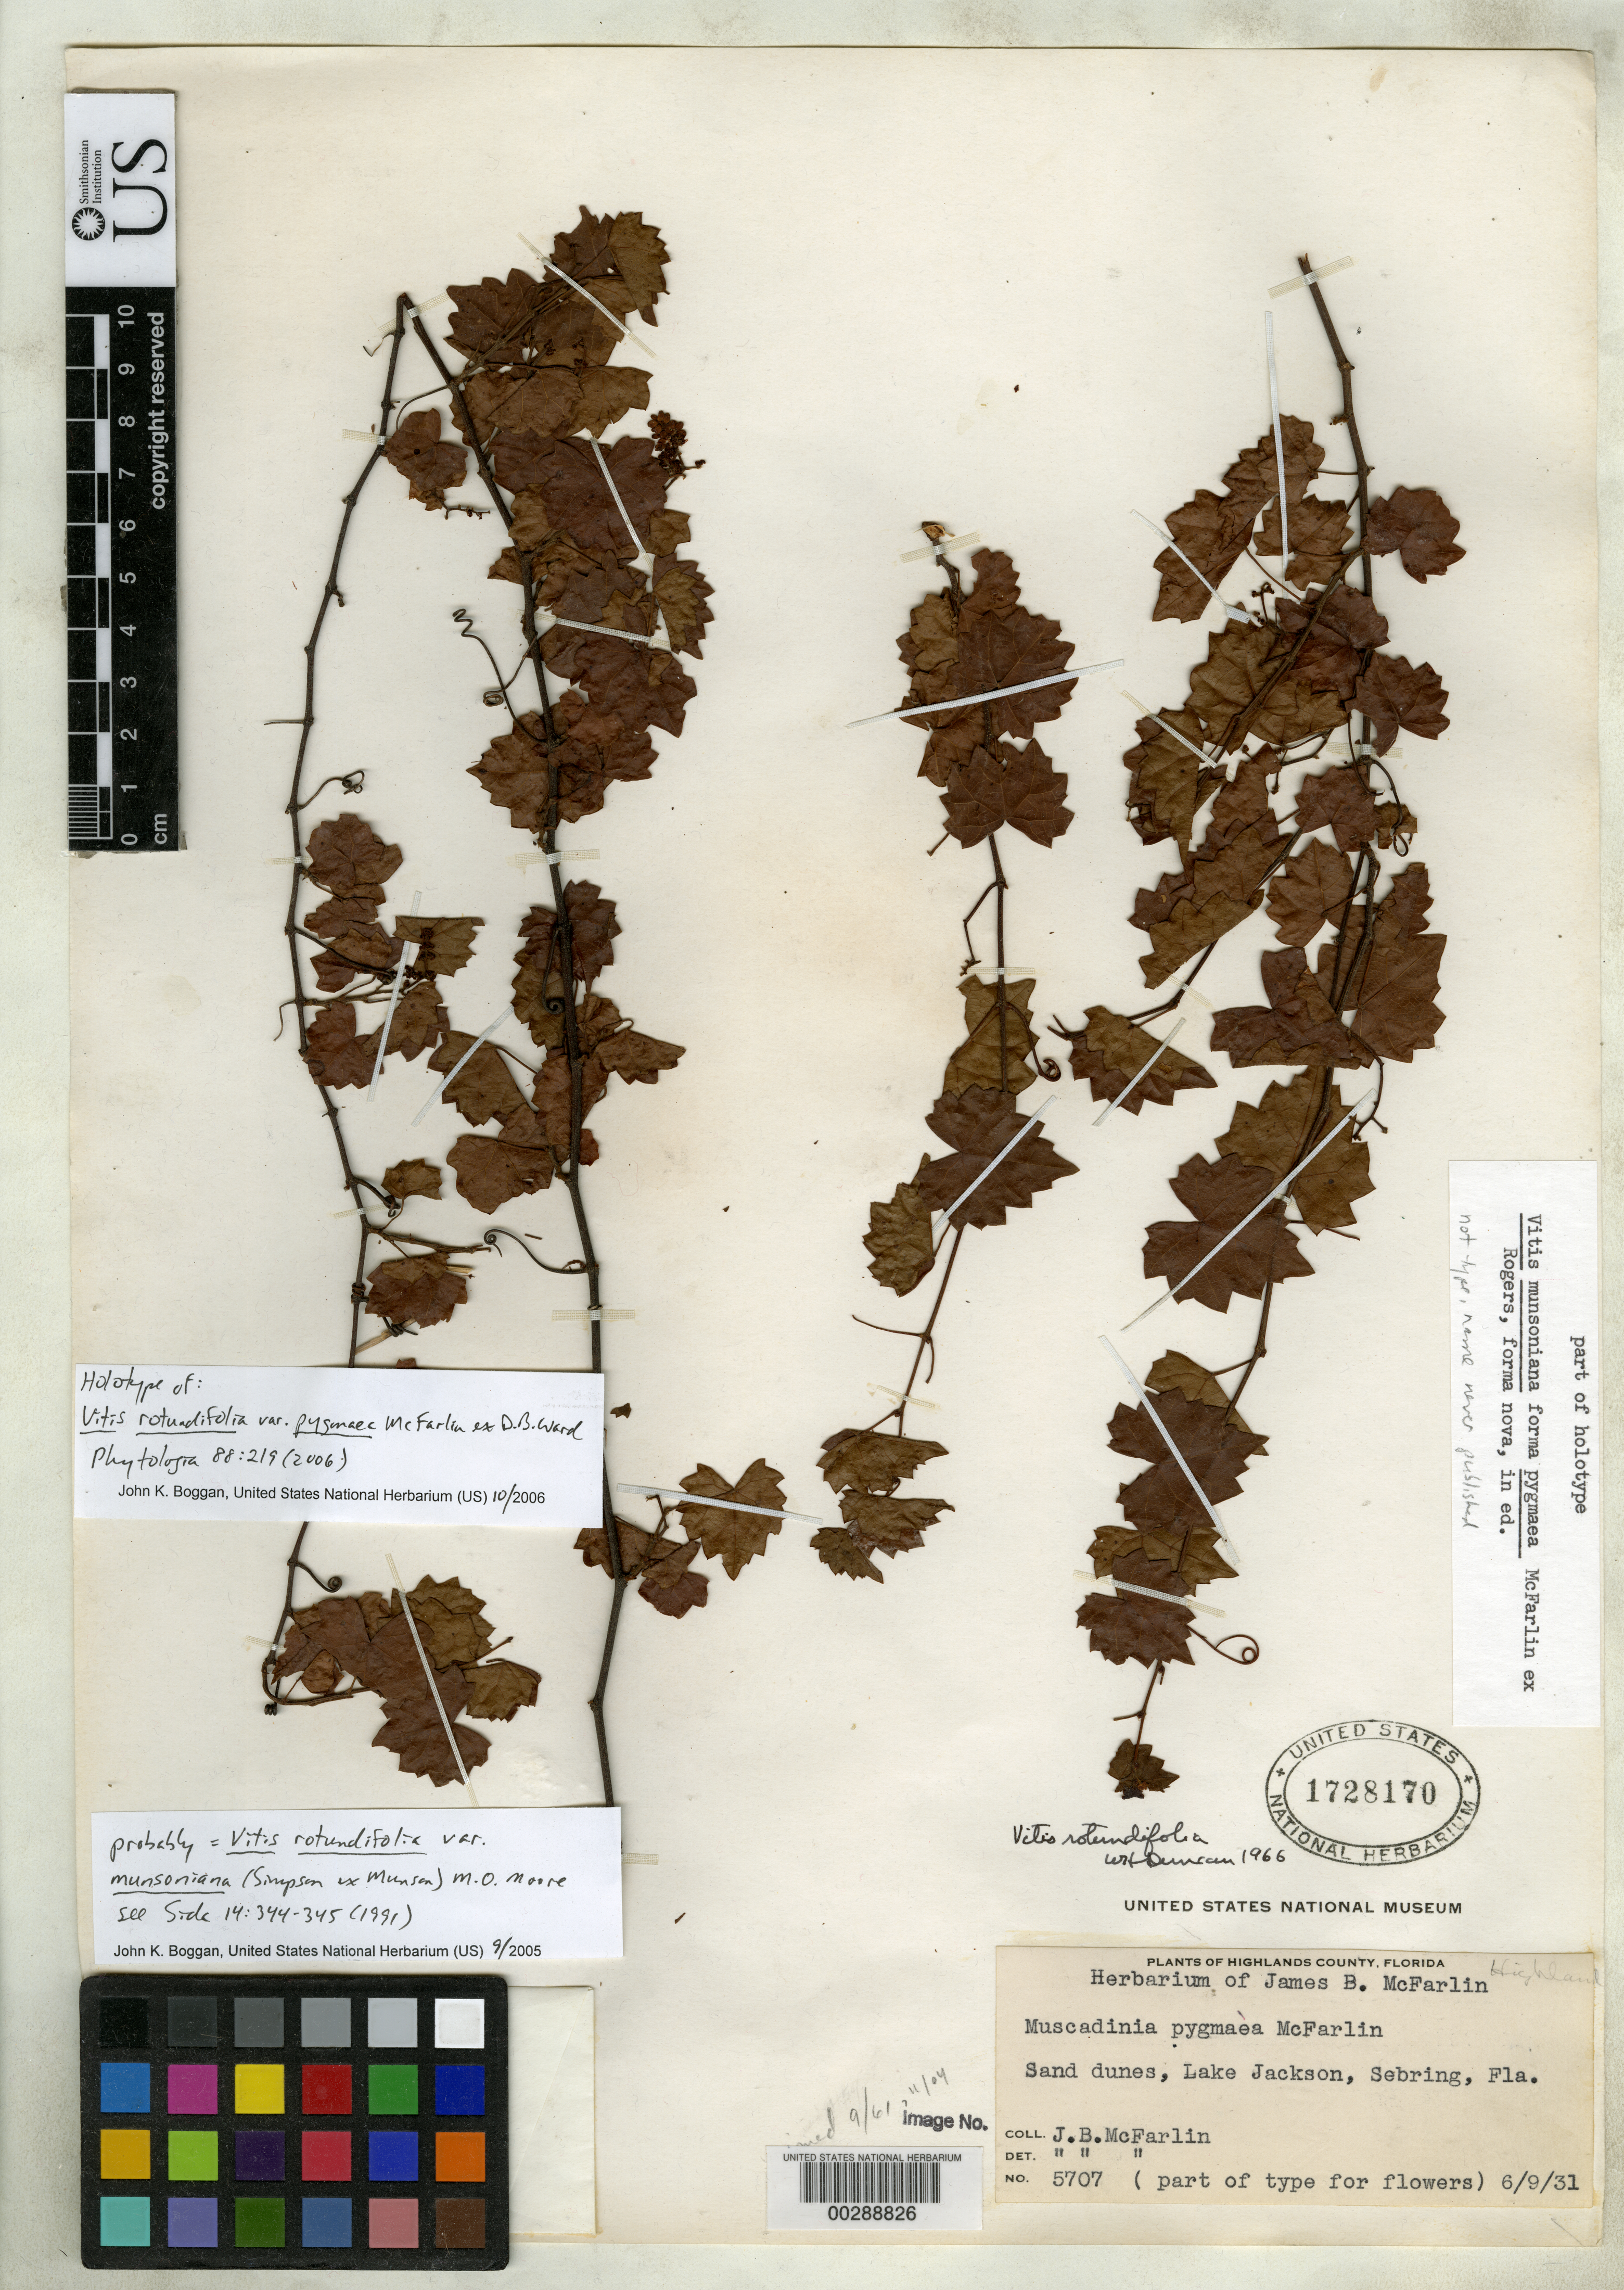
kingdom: Plantae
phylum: Tracheophyta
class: Magnoliopsida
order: Vitales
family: Vitaceae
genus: Vitis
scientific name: Vitis rotundifolia var. pygmaea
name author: McFarlin ex D.B. Ward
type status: Holotype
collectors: J. McFarlin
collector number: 5707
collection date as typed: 09 Jun 1931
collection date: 1931-06-09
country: United States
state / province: Florida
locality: Lake Jackson, Sebring.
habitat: Sand dunes.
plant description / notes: Previously annotated as "part of holotype" of Vitis munsoniana f. pygmaea McFarlin ex Rogers (ined., never published).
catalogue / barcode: US 1728170